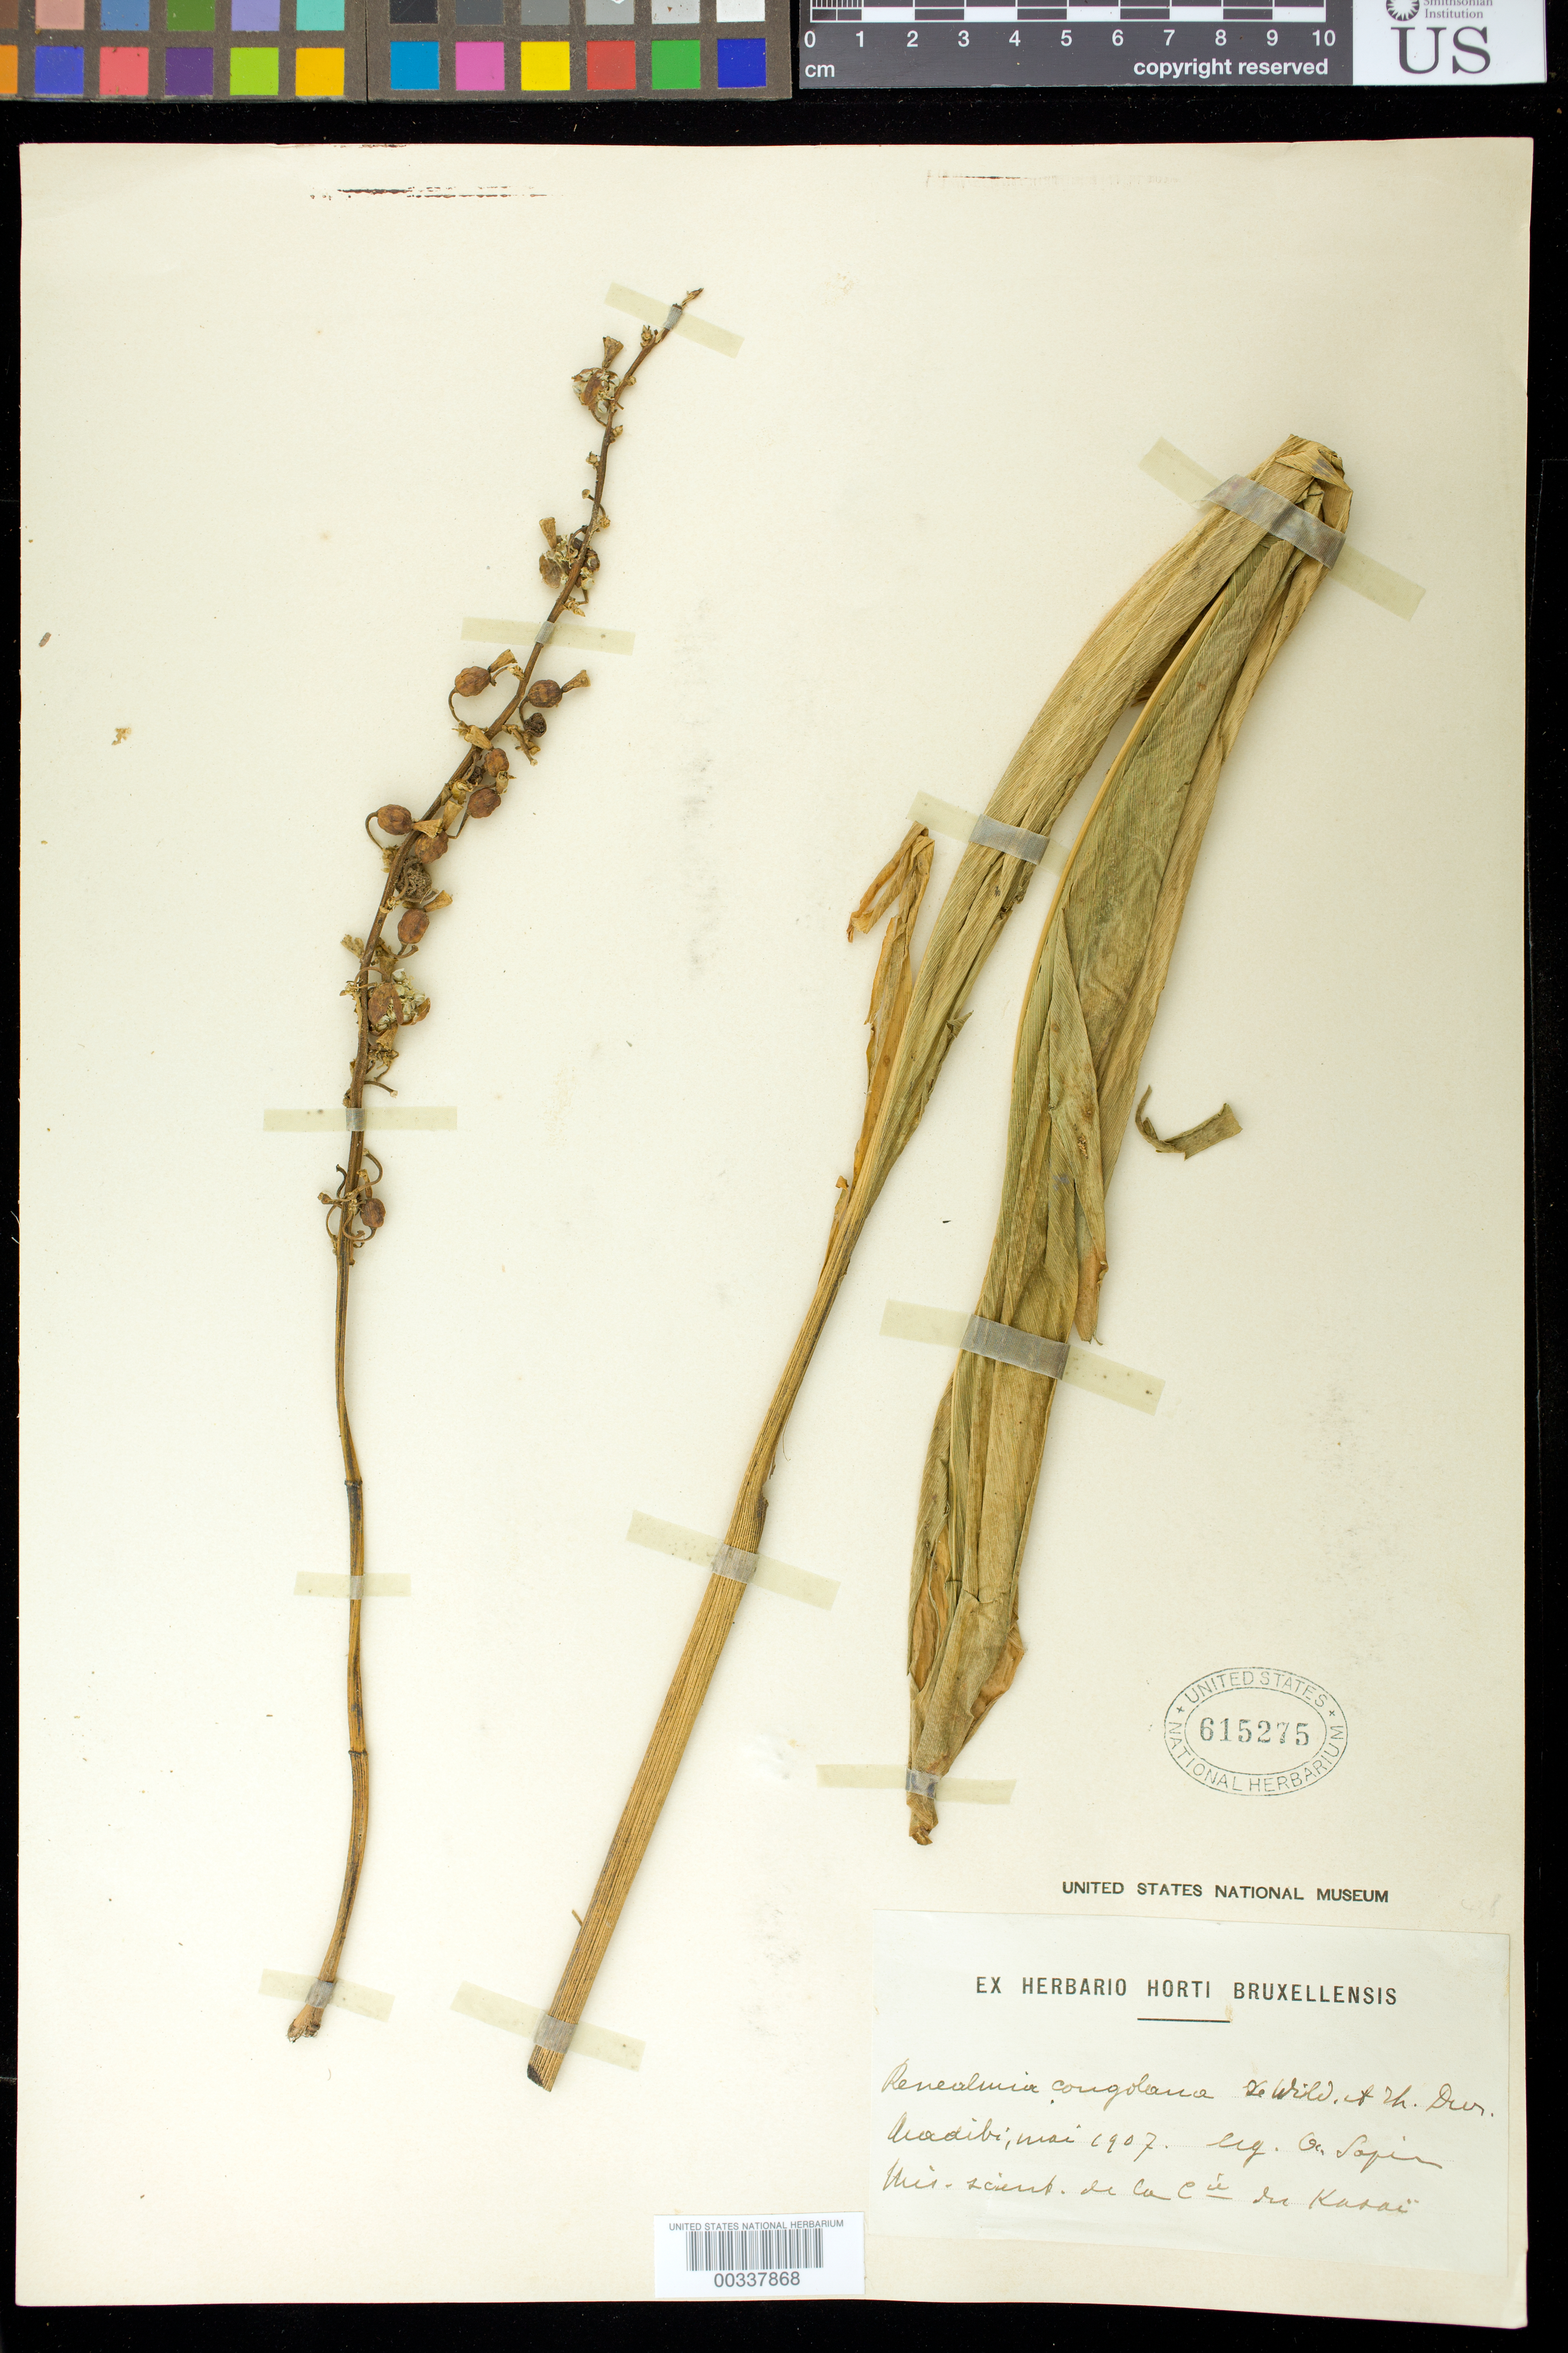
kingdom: Plantae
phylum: Tracheophyta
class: Liliopsida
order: Zingiberales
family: Zingiberaceae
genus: Renealmia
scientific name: Renealmia congolana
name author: De Wild. & Durand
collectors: O. Sopir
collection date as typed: May 1907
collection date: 1907-05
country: Kenya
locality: Acadibi, mis-scient de la Cu de Karai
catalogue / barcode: US 615275